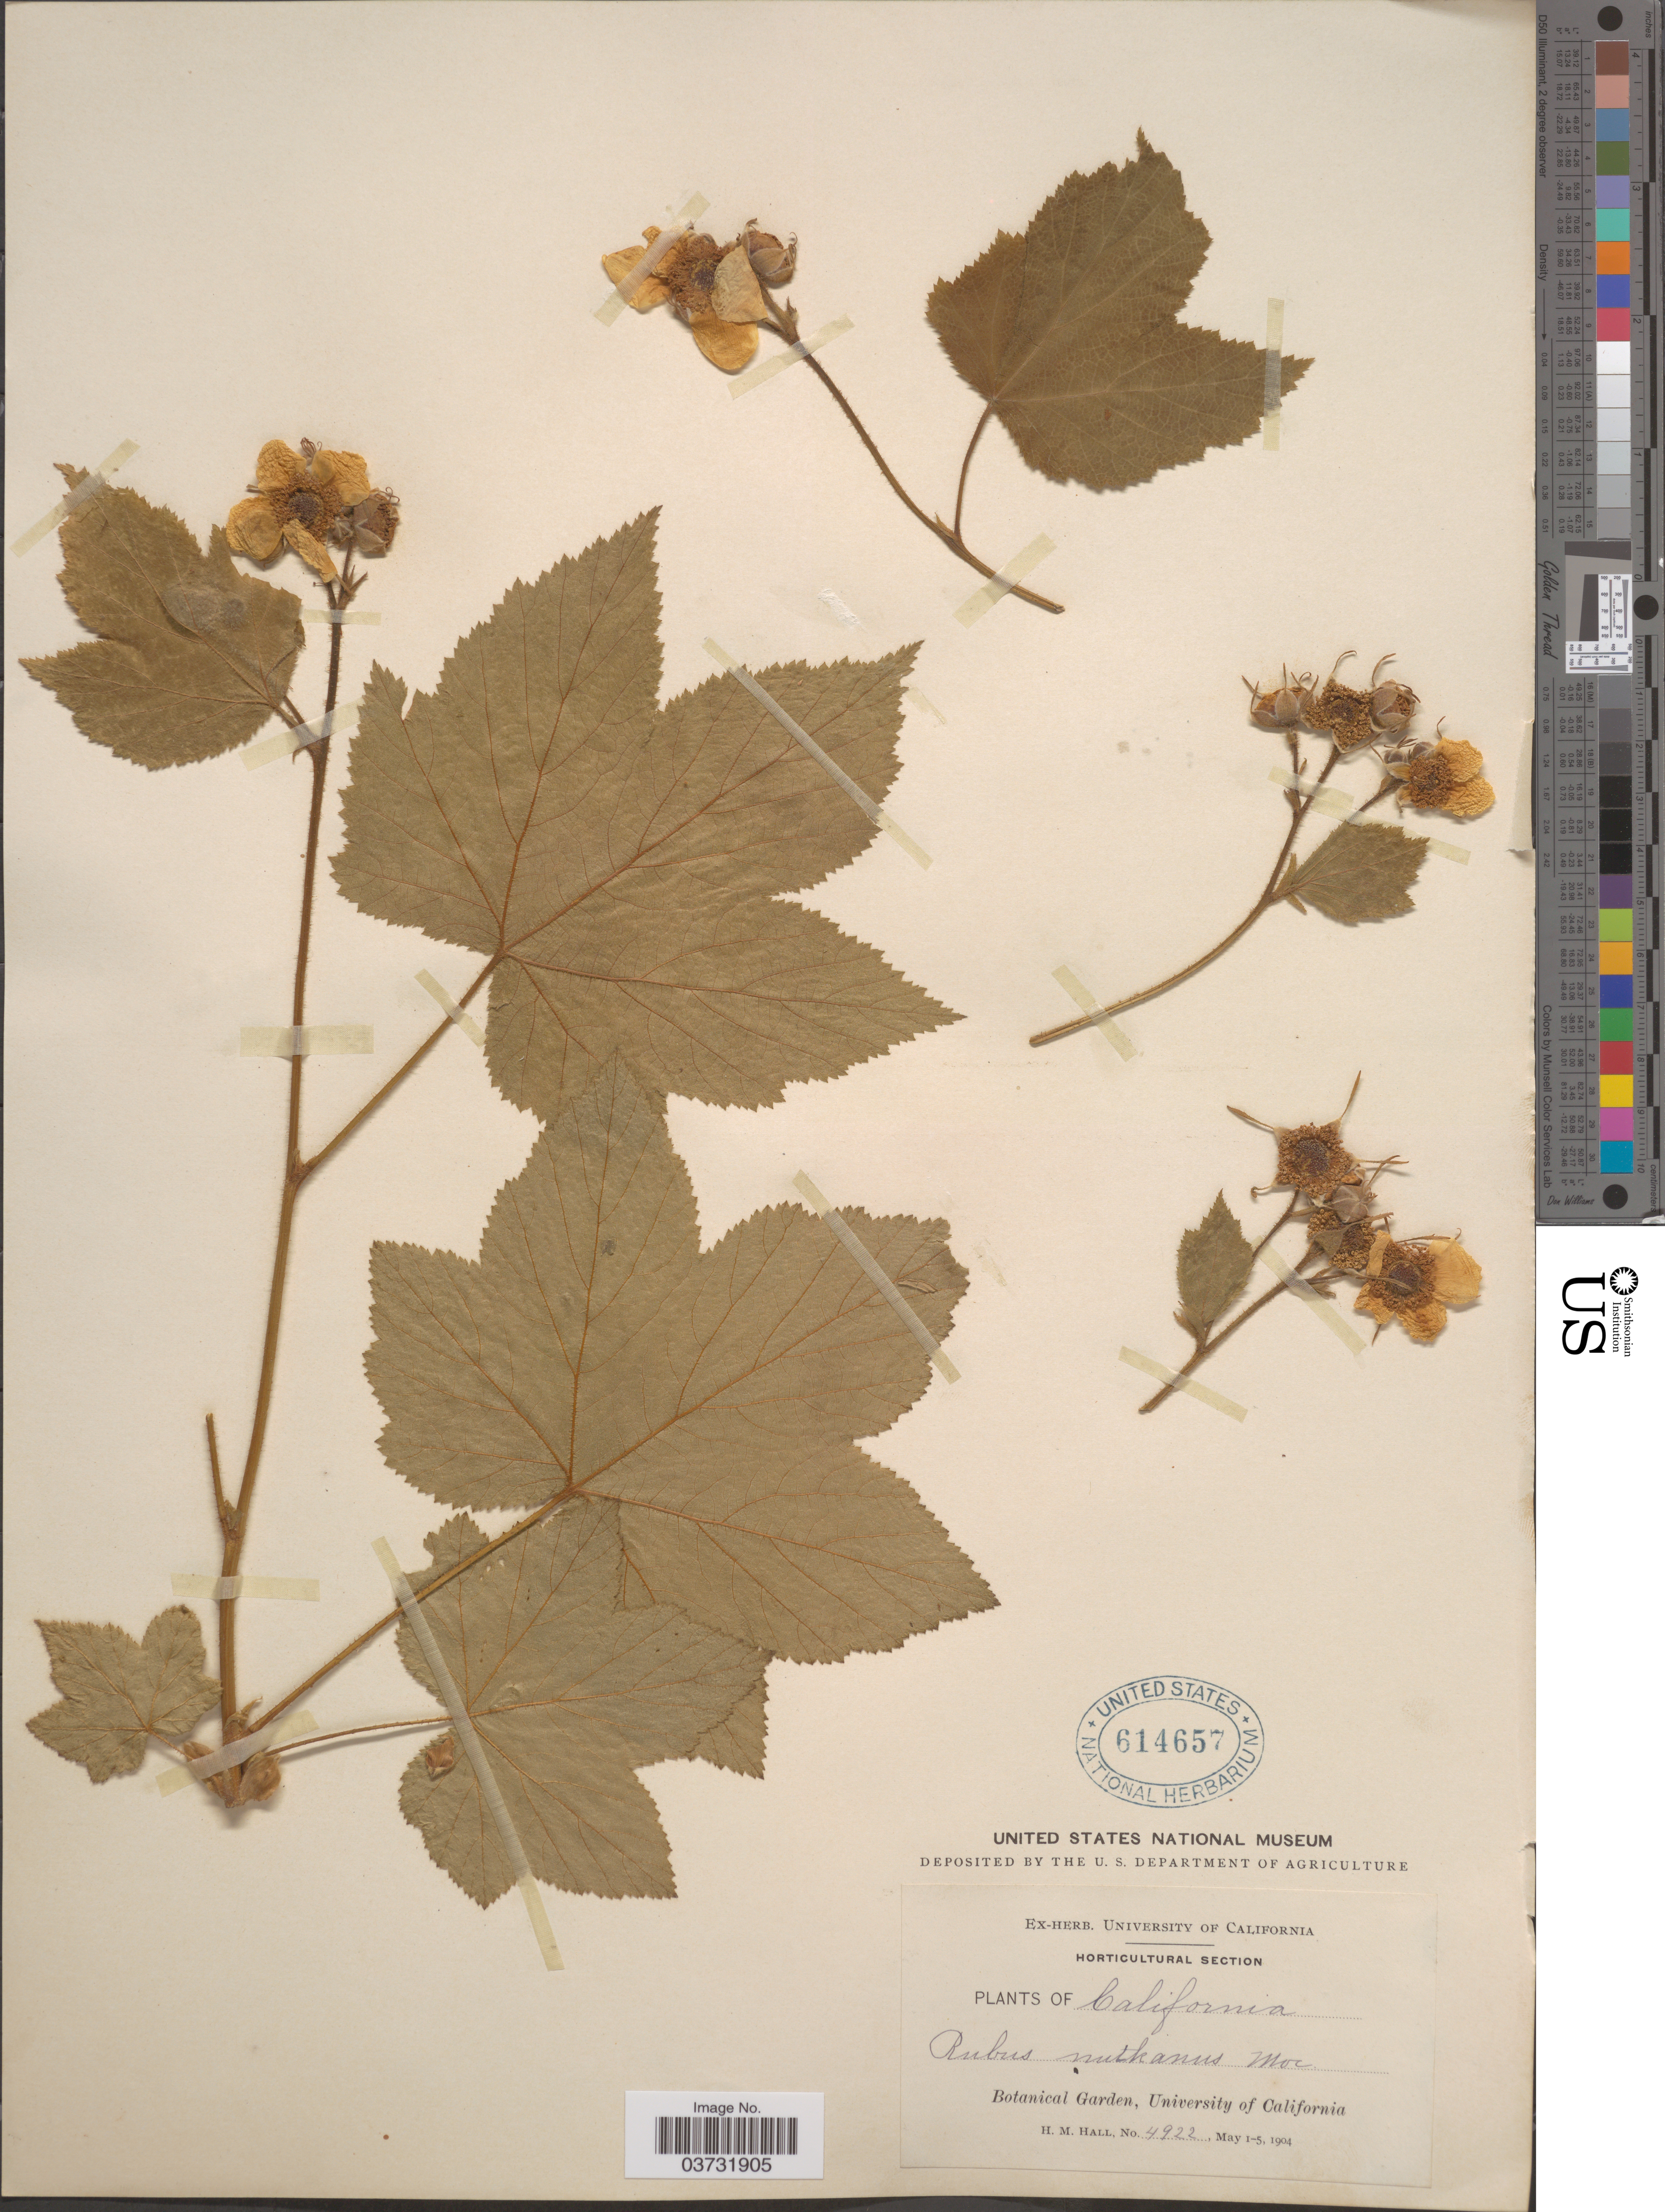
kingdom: Plantae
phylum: Tracheophyta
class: Magnoliopsida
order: Rosales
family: Rosaceae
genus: Rubus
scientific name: Rubus parviflorus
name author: Nutt.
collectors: H. M. Hall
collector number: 4922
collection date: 1904-05-01/1904-05-05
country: United States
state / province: California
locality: Botanical Garden, University of California.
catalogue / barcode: US 614657